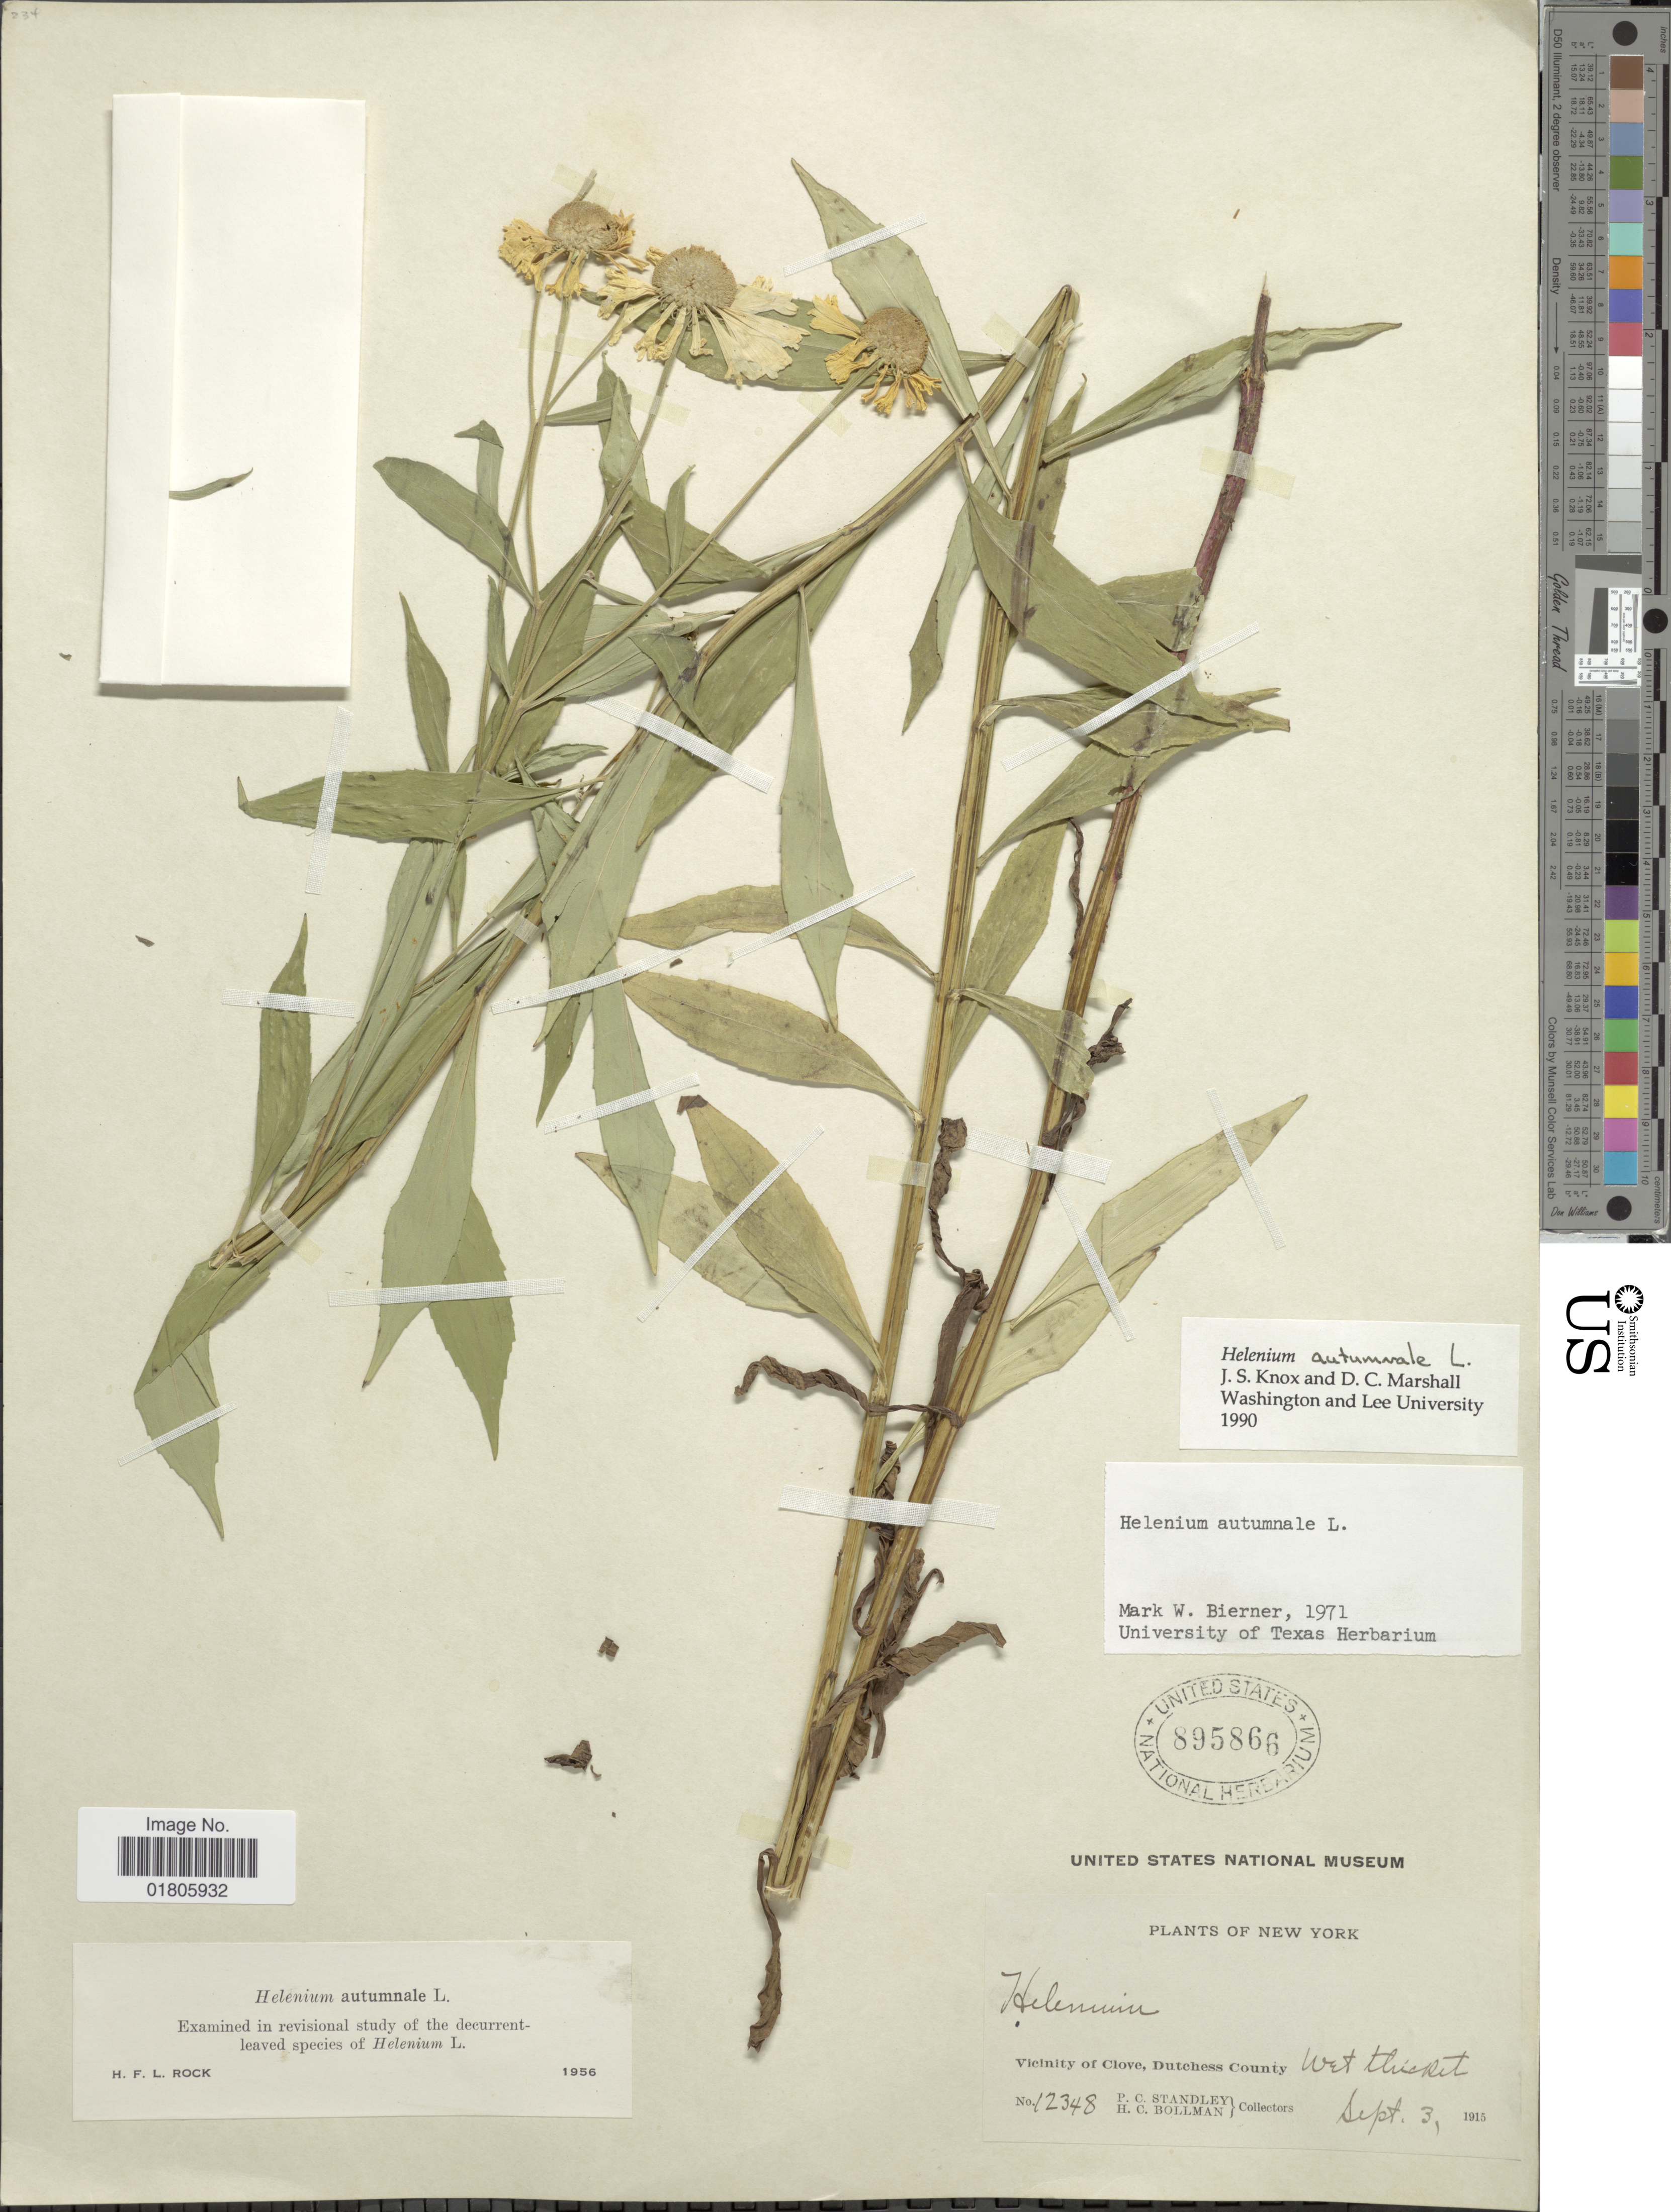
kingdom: Plantae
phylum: Tracheophyta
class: Magnoliopsida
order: Asterales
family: Asteraceae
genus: Helenium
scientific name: Helenium autumnale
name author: L.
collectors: P. C. Standley & H. C. Bollman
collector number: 12348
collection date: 1915-09-03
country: United States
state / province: New York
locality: Vicinity of Clove, Dutchess County, west thicket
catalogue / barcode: US 895866